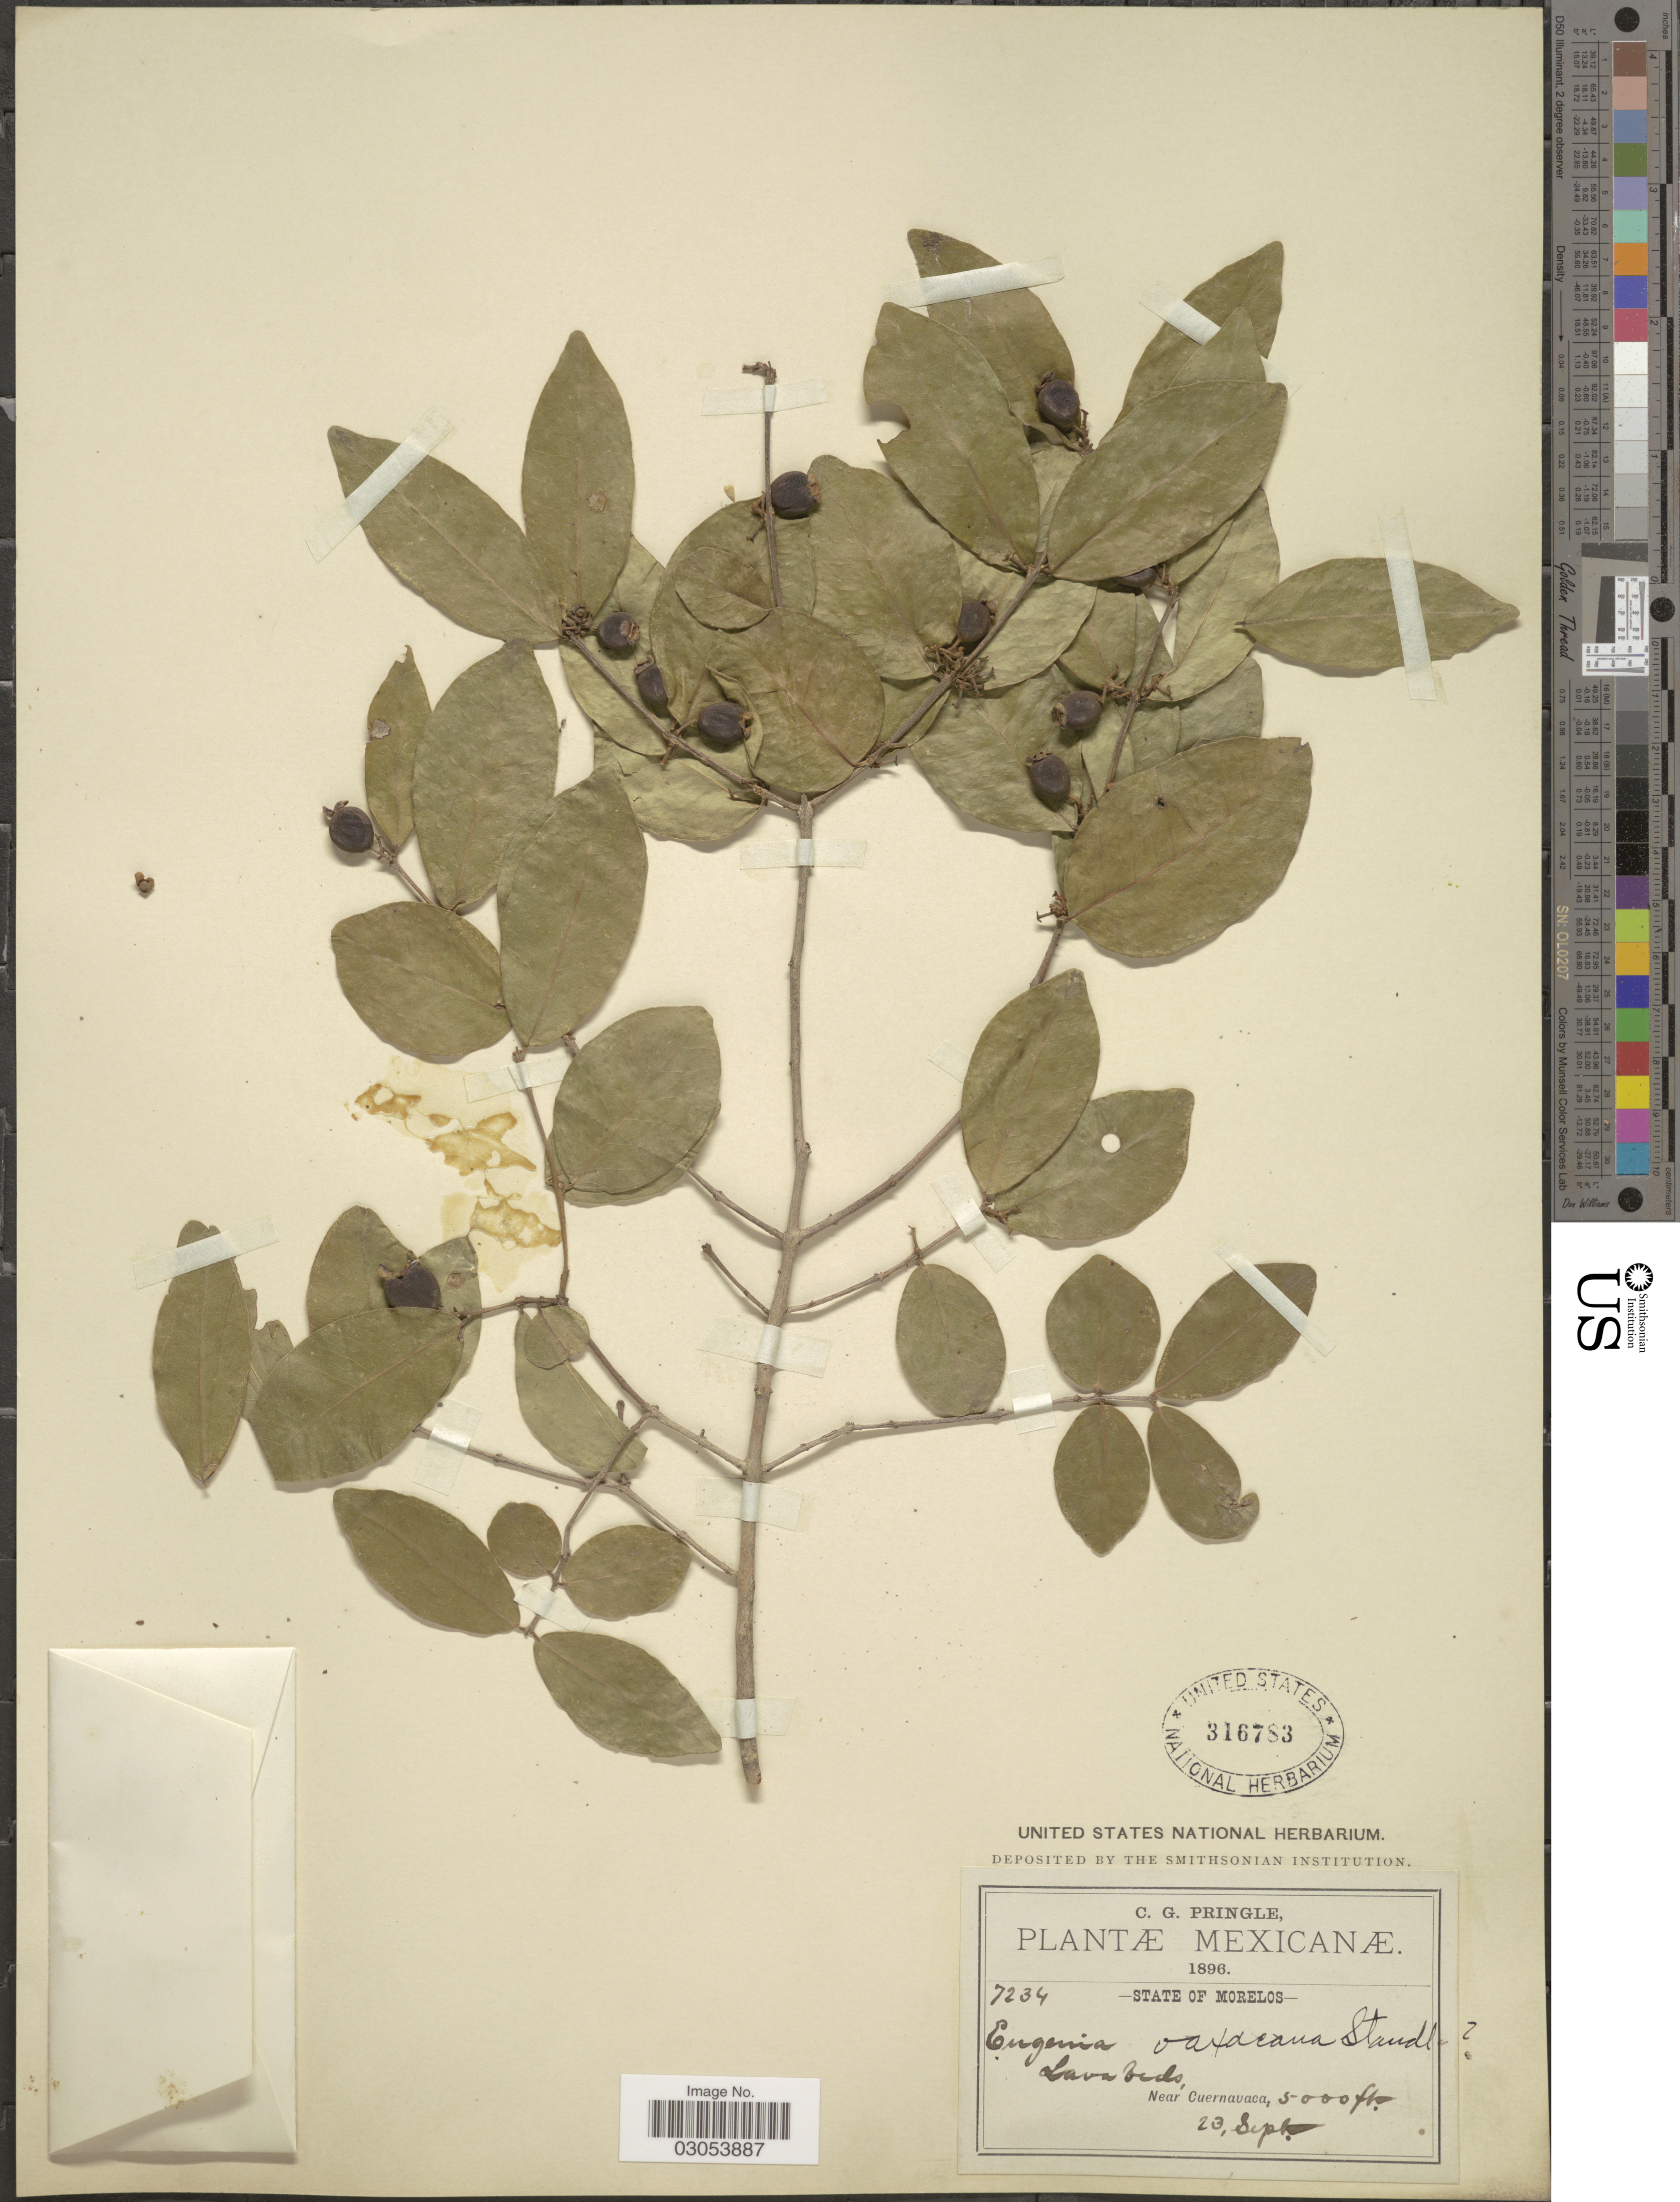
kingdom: Plantae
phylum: Tracheophyta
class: Magnoliopsida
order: Myrtales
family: Myrtaceae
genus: Eugenia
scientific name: Eugenia oaxacana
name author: Standl.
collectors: C. G. Pringle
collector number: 7234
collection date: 1896-09-23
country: Mexico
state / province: Morelos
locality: Near Cuernavaca.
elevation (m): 1524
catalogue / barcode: US 316783